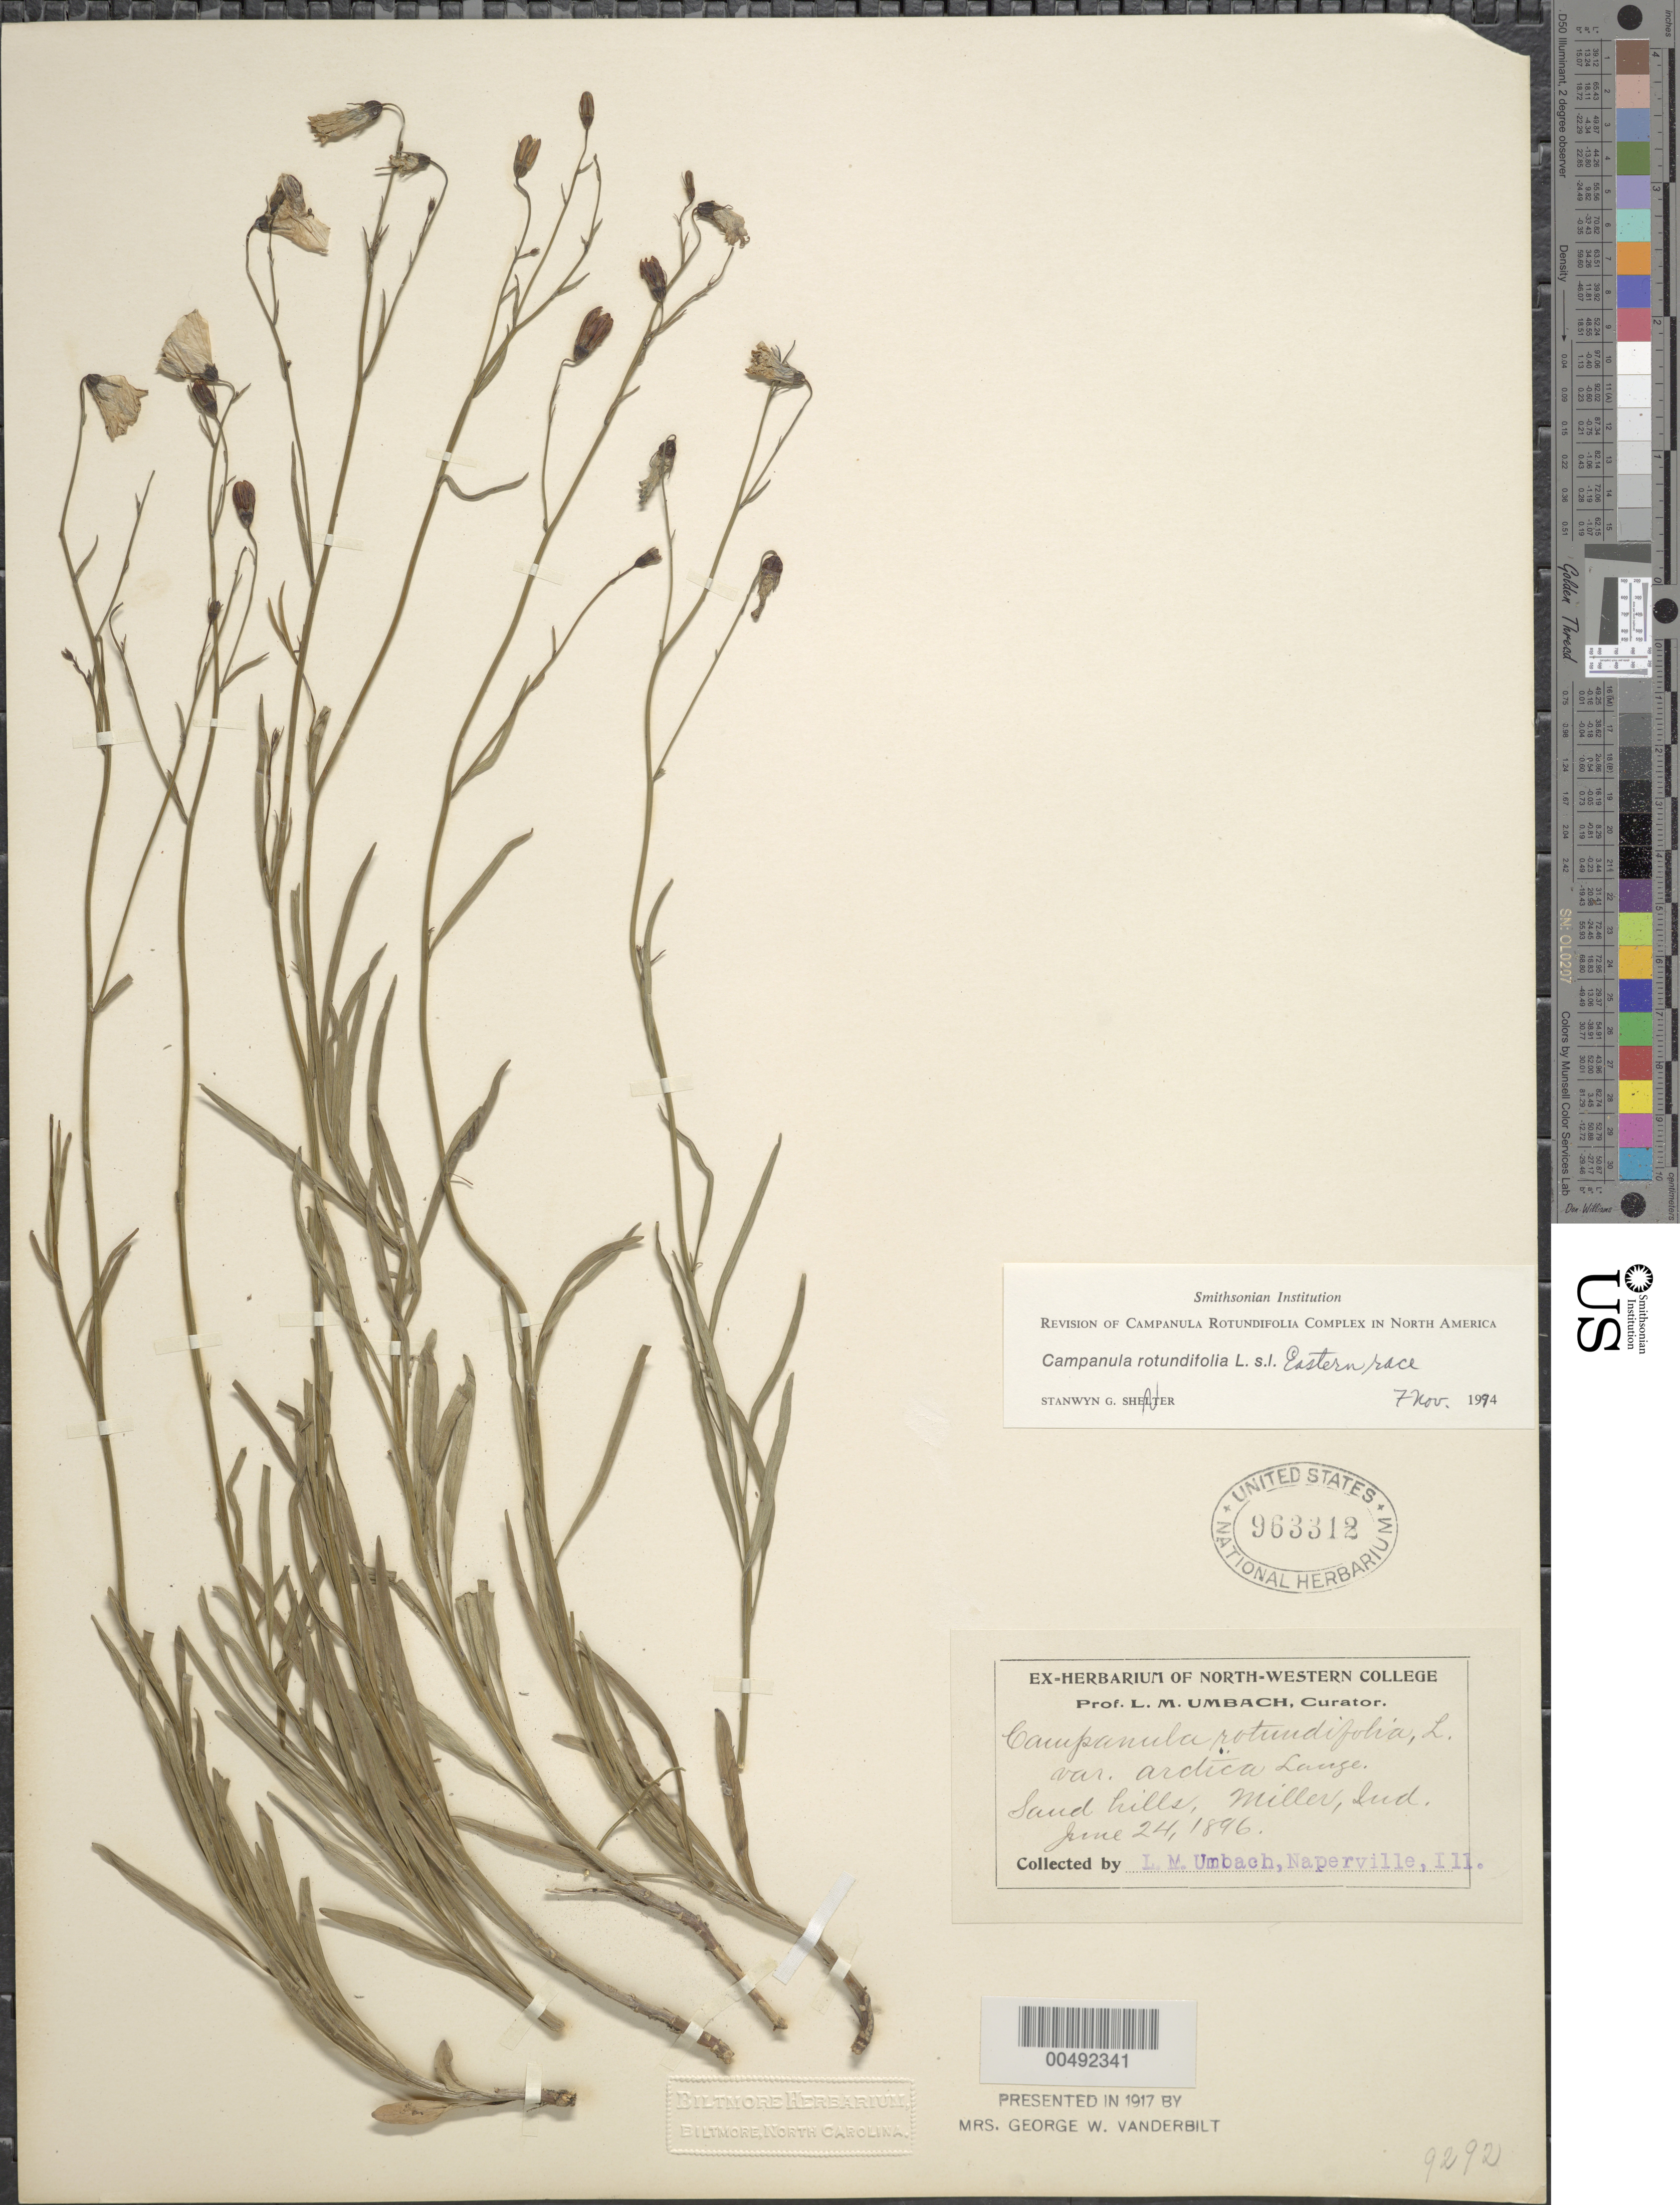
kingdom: Plantae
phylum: Tracheophyta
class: Magnoliopsida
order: Asterales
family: Campanulaceae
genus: Campanula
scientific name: Campanula rotundifolia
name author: L.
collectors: L. M. Umbach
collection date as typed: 24 Jun 1896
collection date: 1896-06-24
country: United States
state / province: Indiana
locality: Miller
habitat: sand hills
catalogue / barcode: US 963312